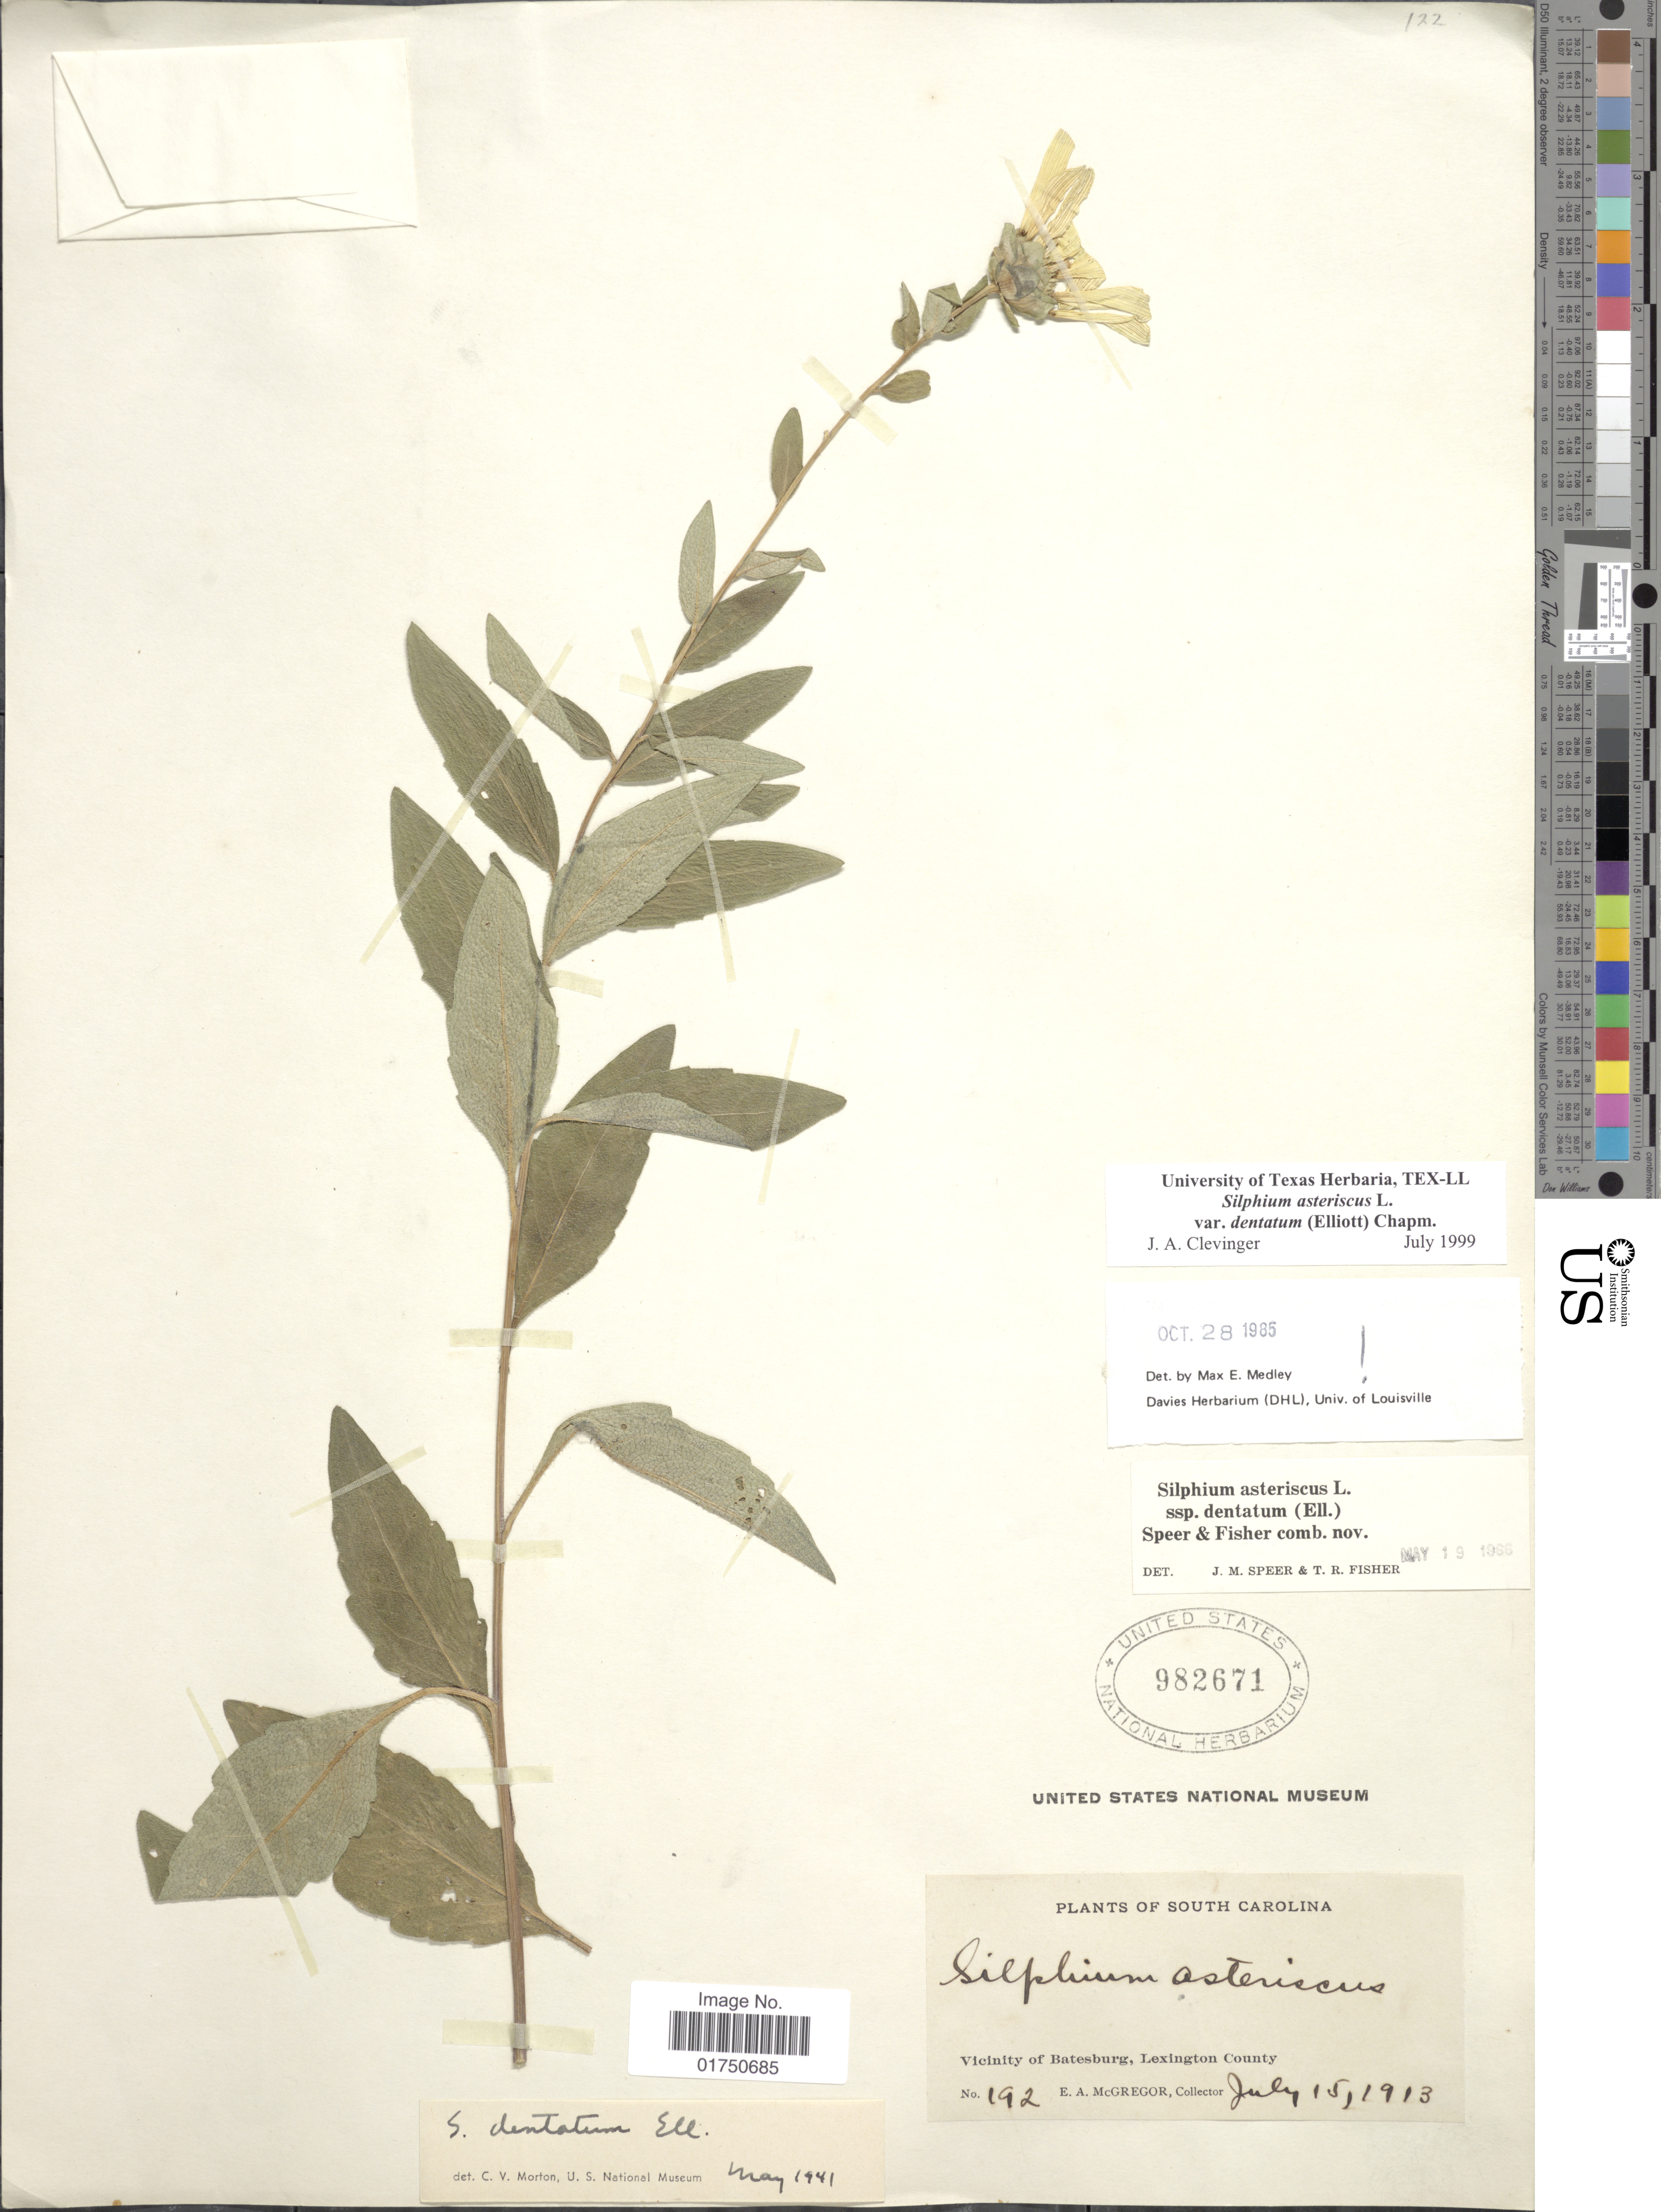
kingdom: Plantae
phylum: Tracheophyta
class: Magnoliopsida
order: Asterales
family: Asteraceae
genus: Silphium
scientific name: Silphium asteriscus var. dentatum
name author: (Elliott) Chapm.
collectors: E. A. McGregor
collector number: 192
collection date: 1913-07-15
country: United States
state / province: South Carolina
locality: Vicinity of Batesburg, Lexington County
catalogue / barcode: US 982671